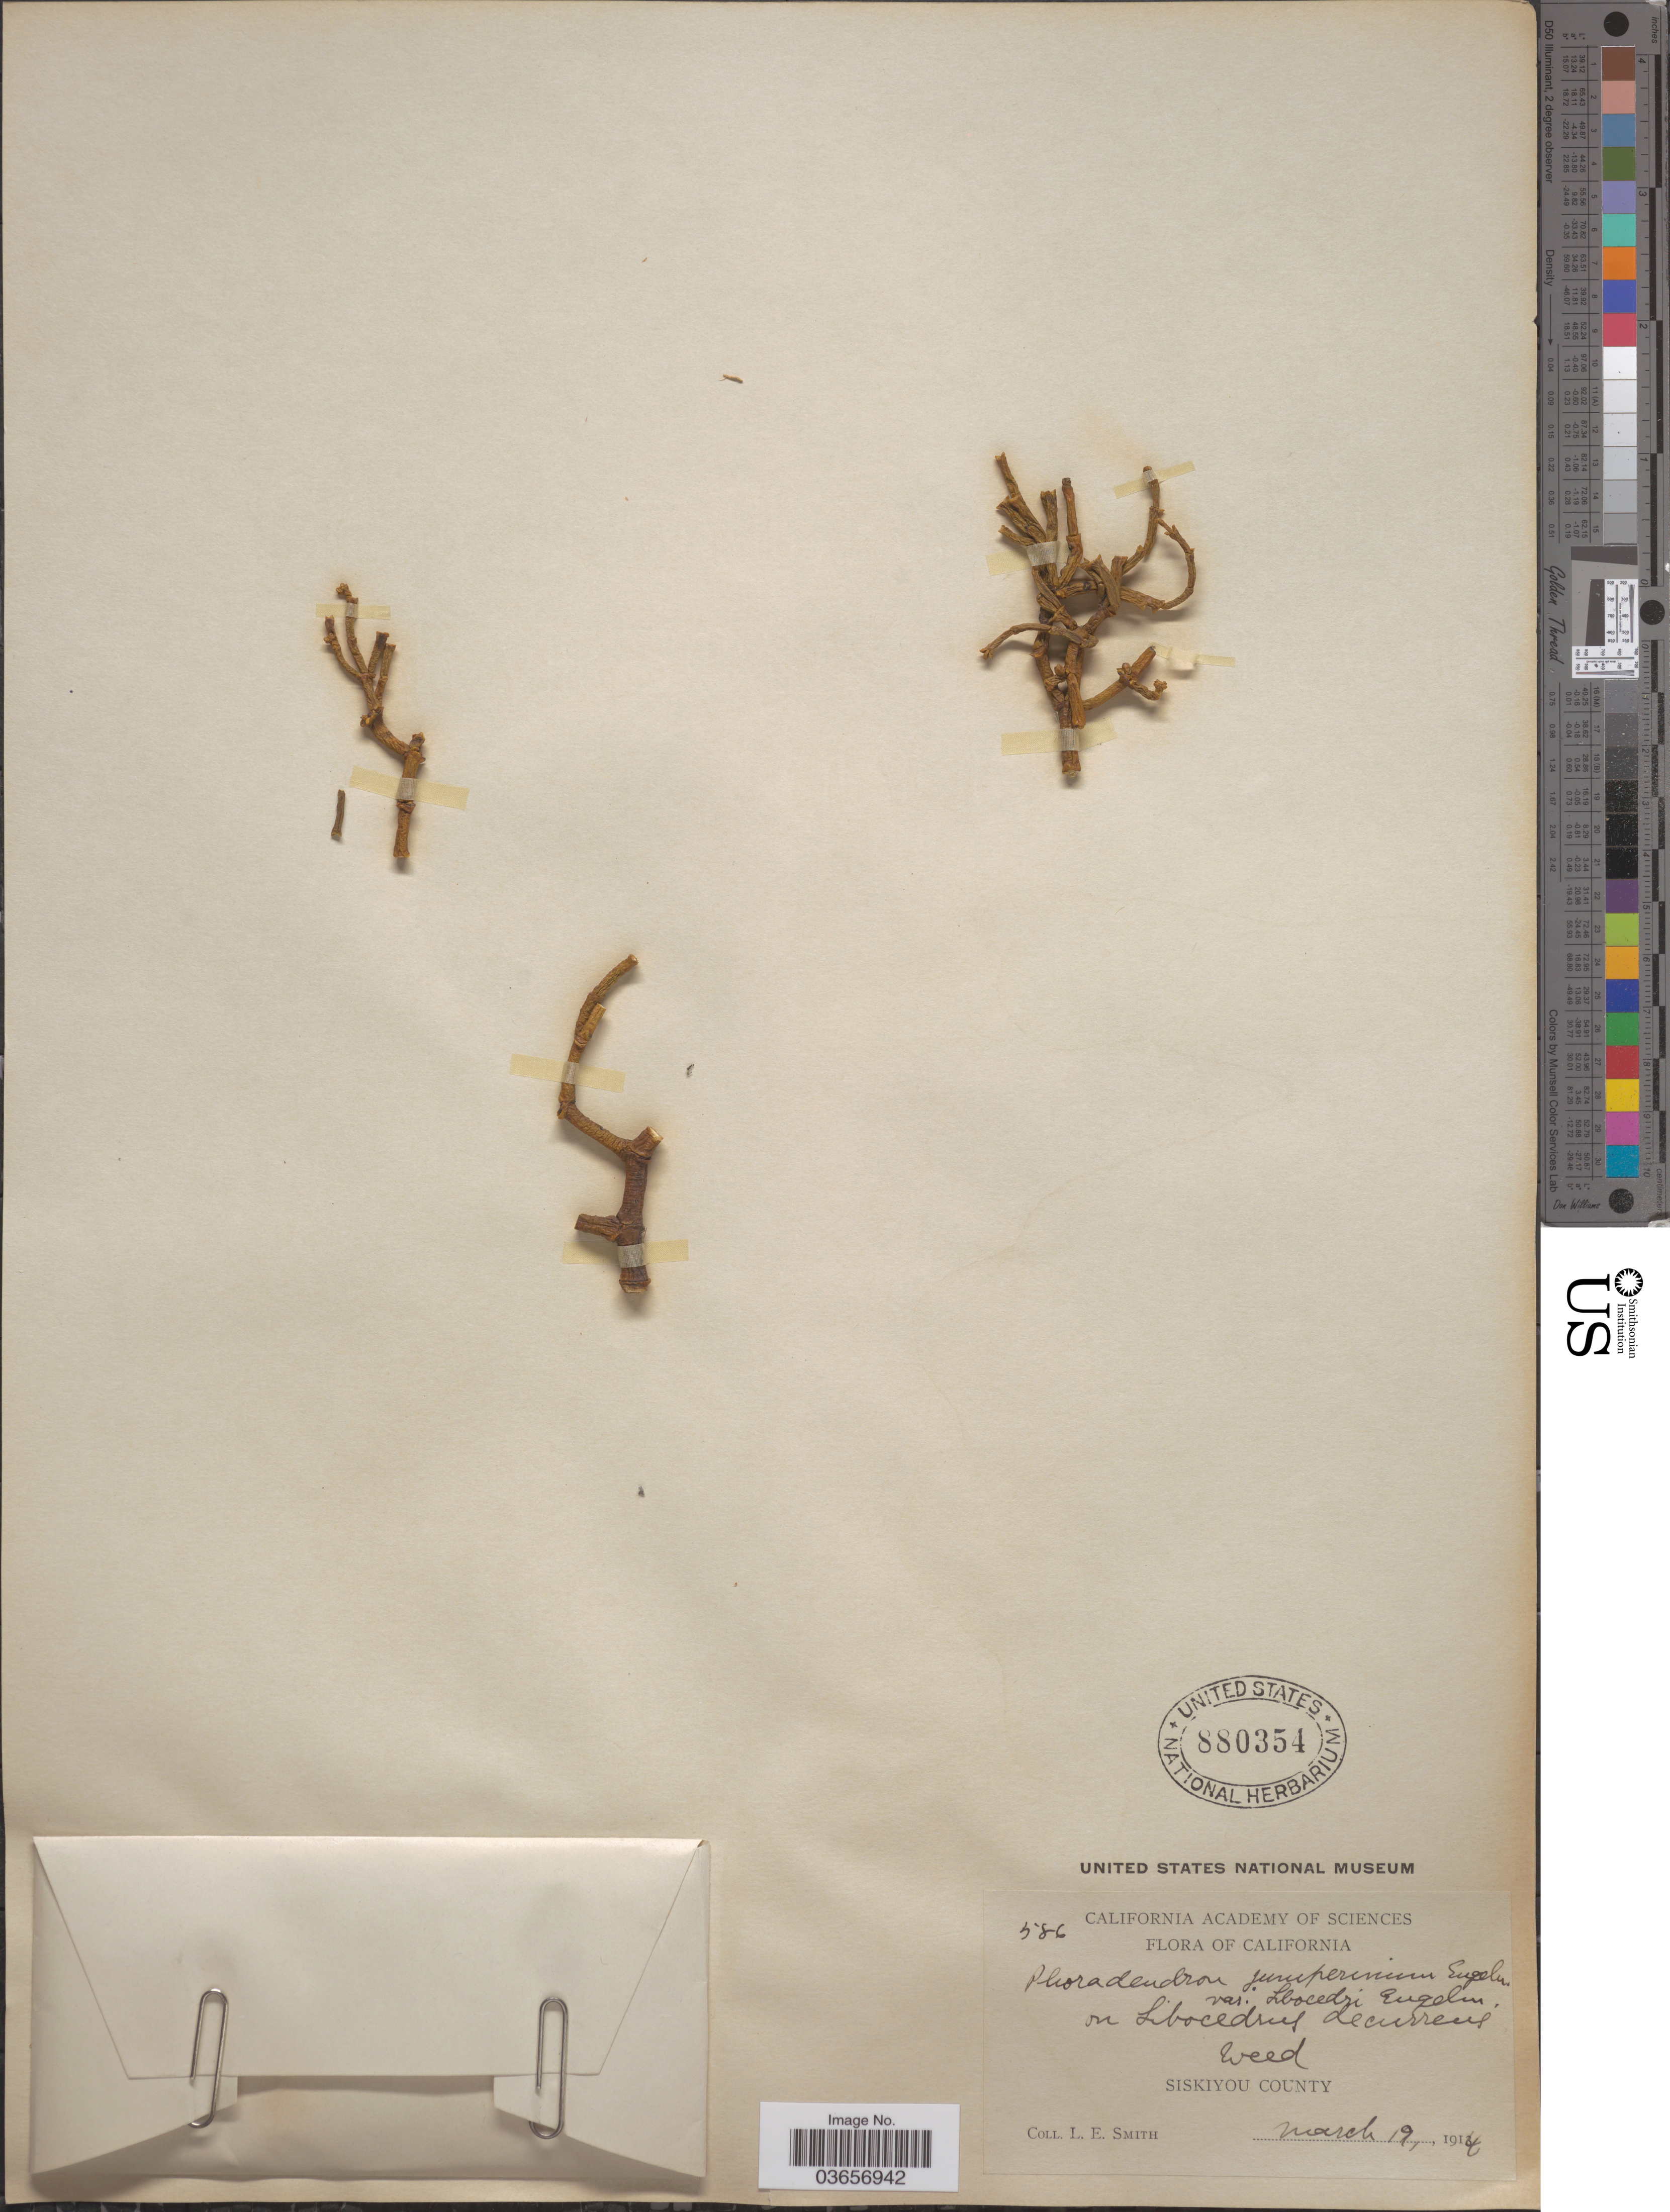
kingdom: Plantae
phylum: Tracheophyta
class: Magnoliopsida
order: Santalales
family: Viscaceae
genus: Phoradendron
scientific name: Phoradendron libocedri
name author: (Engelm.) Howell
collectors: L. E. Smith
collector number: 586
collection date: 1914-03-19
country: United States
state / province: California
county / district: Siskiyou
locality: Weed. Siskiyou County.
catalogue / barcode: US 880354